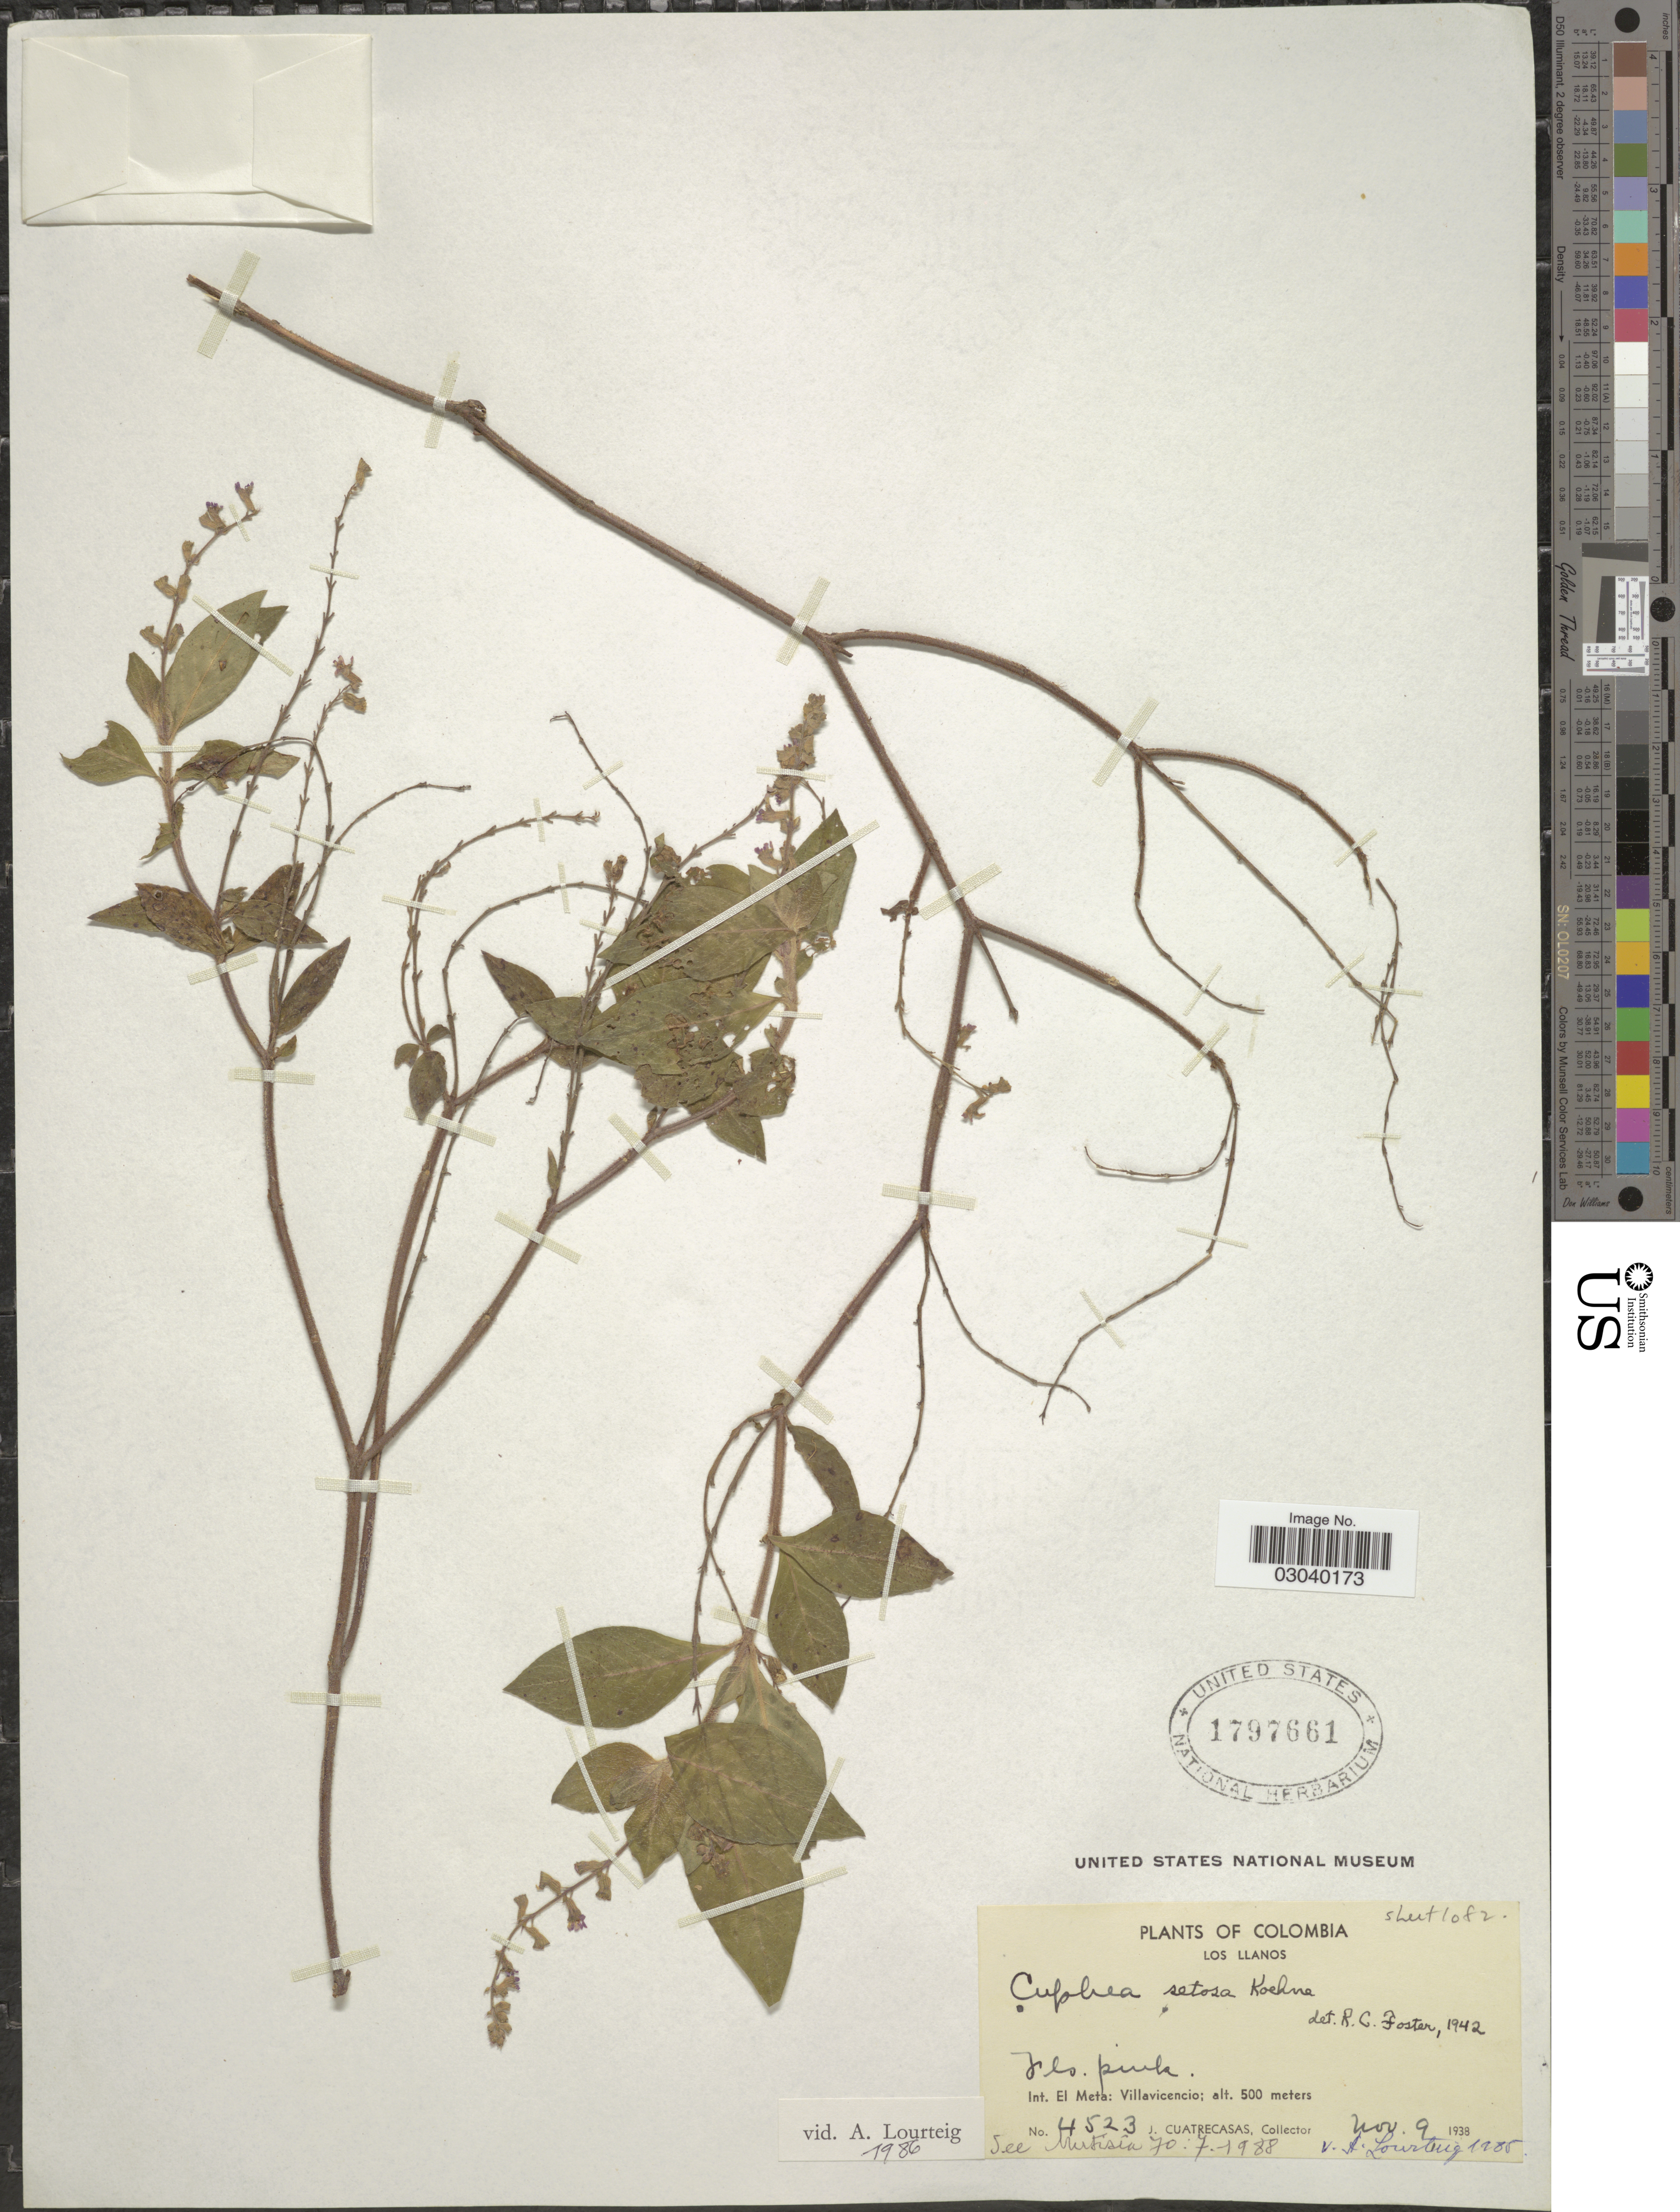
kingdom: Plantae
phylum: Tracheophyta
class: Magnoliopsida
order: Myrtales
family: Lythraceae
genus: Cuphea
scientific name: Cuphea setosa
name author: Koehne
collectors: J. Cuatrecasas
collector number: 4523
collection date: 1938-11-09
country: Colombia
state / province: Meta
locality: Los Llanos, Int. El Meta: Villavicencio.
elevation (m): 500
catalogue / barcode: US 1797661